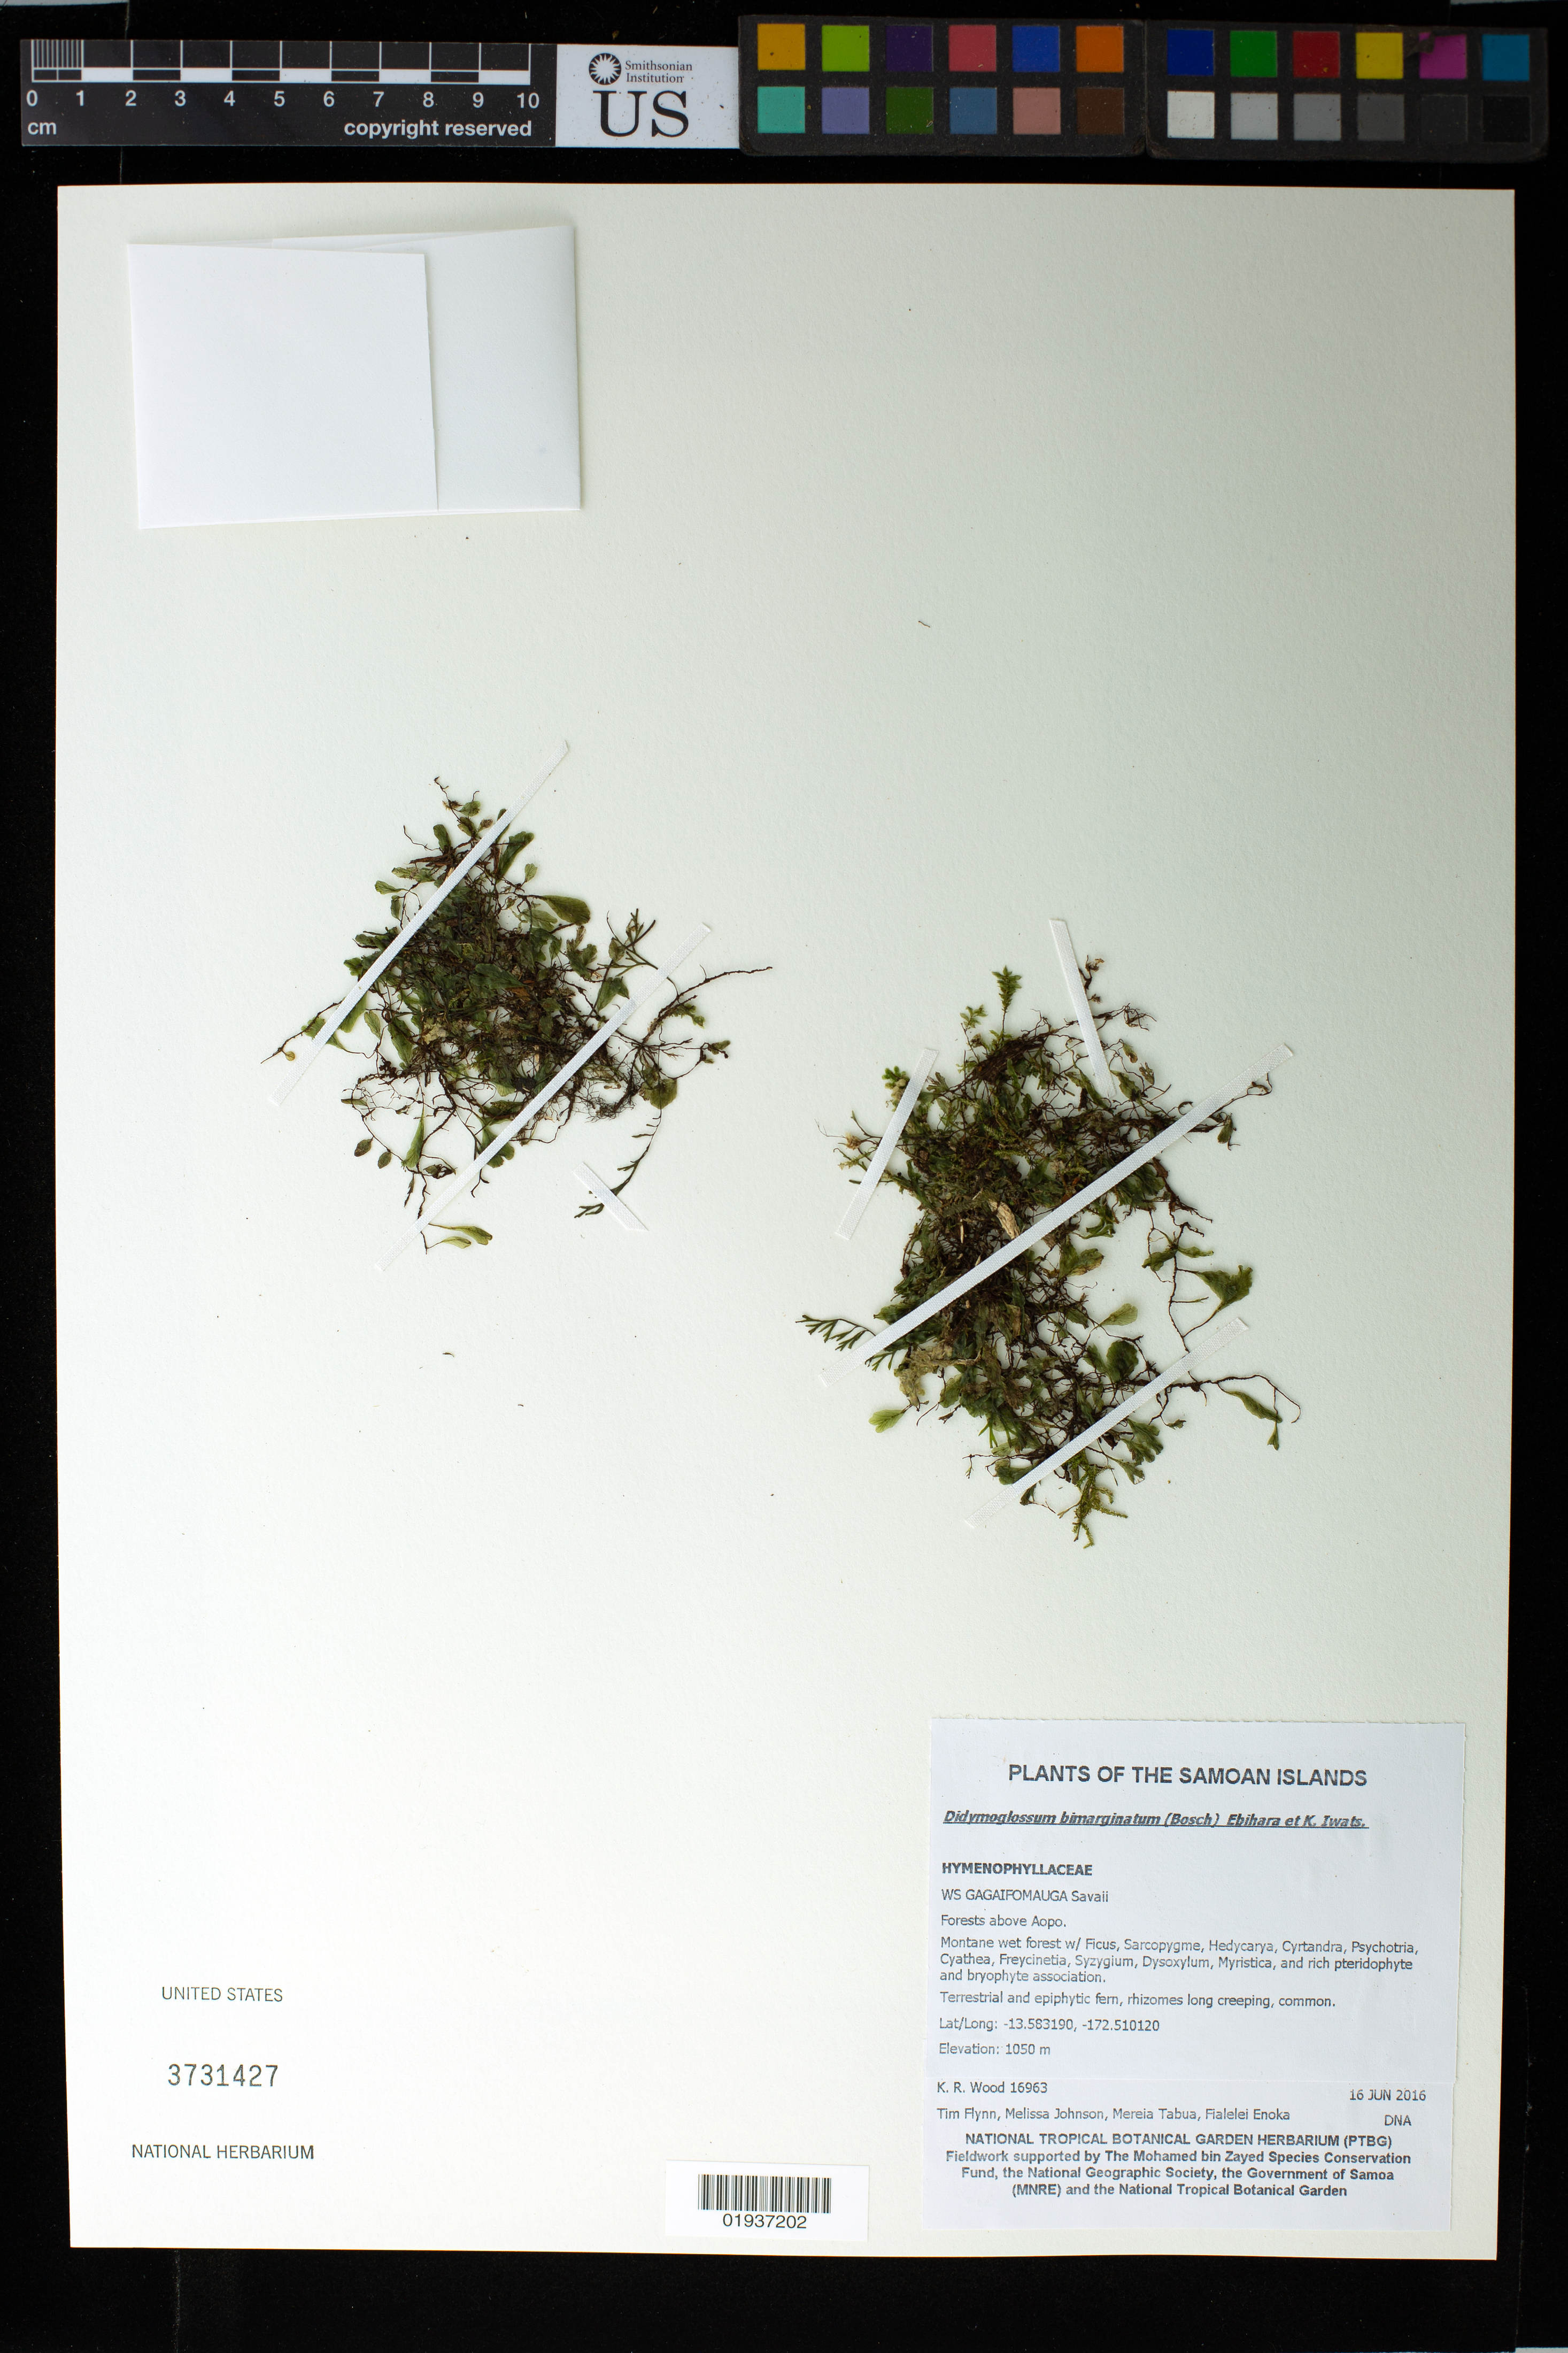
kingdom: Plantae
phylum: Tracheophyta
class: Polypodiopsida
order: Hymenophyllales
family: Hymenophyllaceae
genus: Didymoglossum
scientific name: Didymoglossum bimarginatum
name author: (Bosch) Ebihara & K. Iwats.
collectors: K. R. Wood, T. W. Flynn, M. Johnson, M. Tabua & F. Enoka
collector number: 16963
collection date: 2016-06-16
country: Samoa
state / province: Gagaifomauga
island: Savai'i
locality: Savaii, Forests above Aopo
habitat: Montane wet forest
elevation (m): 1050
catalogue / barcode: US 3731427